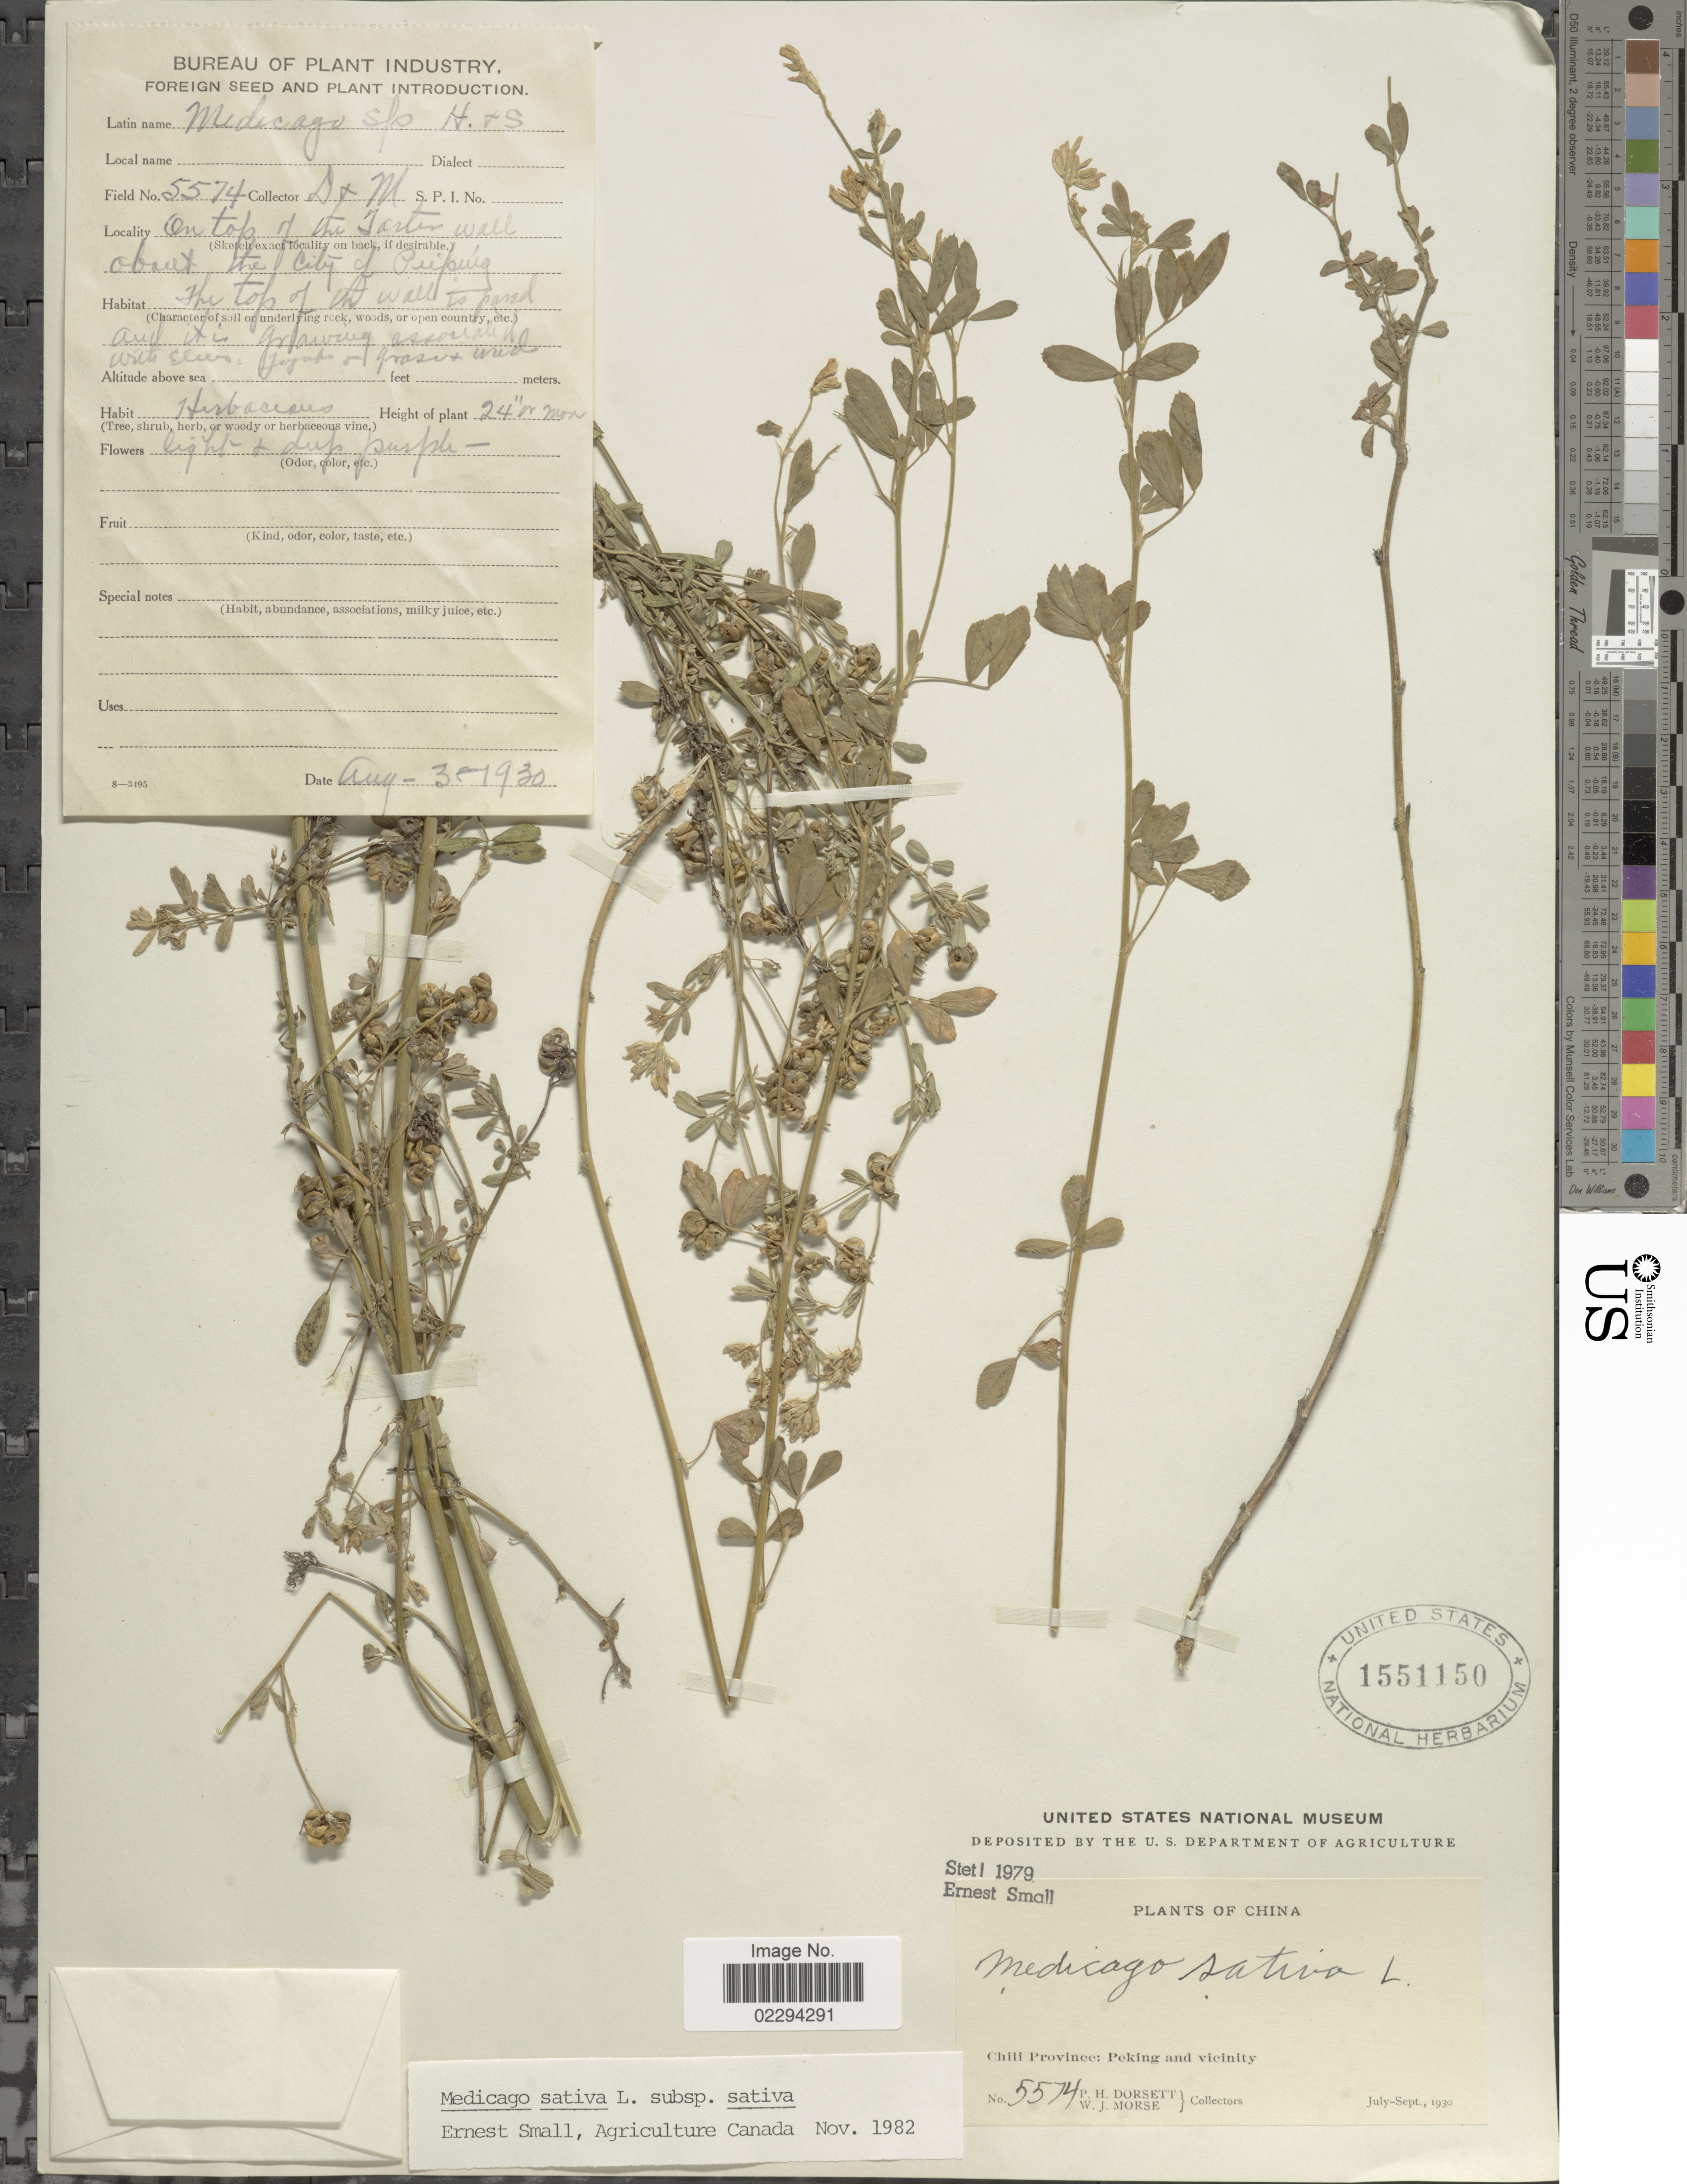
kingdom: Plantae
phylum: Tracheophyta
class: Magnoliopsida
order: Fabales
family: Fabaceae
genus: Medicago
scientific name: Medicago sativa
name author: L.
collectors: P. H. Dorsett & W. J. Morse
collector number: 5574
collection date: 1930-08-03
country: China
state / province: Beijing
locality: Chili Province: Peking and vicinity.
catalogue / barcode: US 1551150